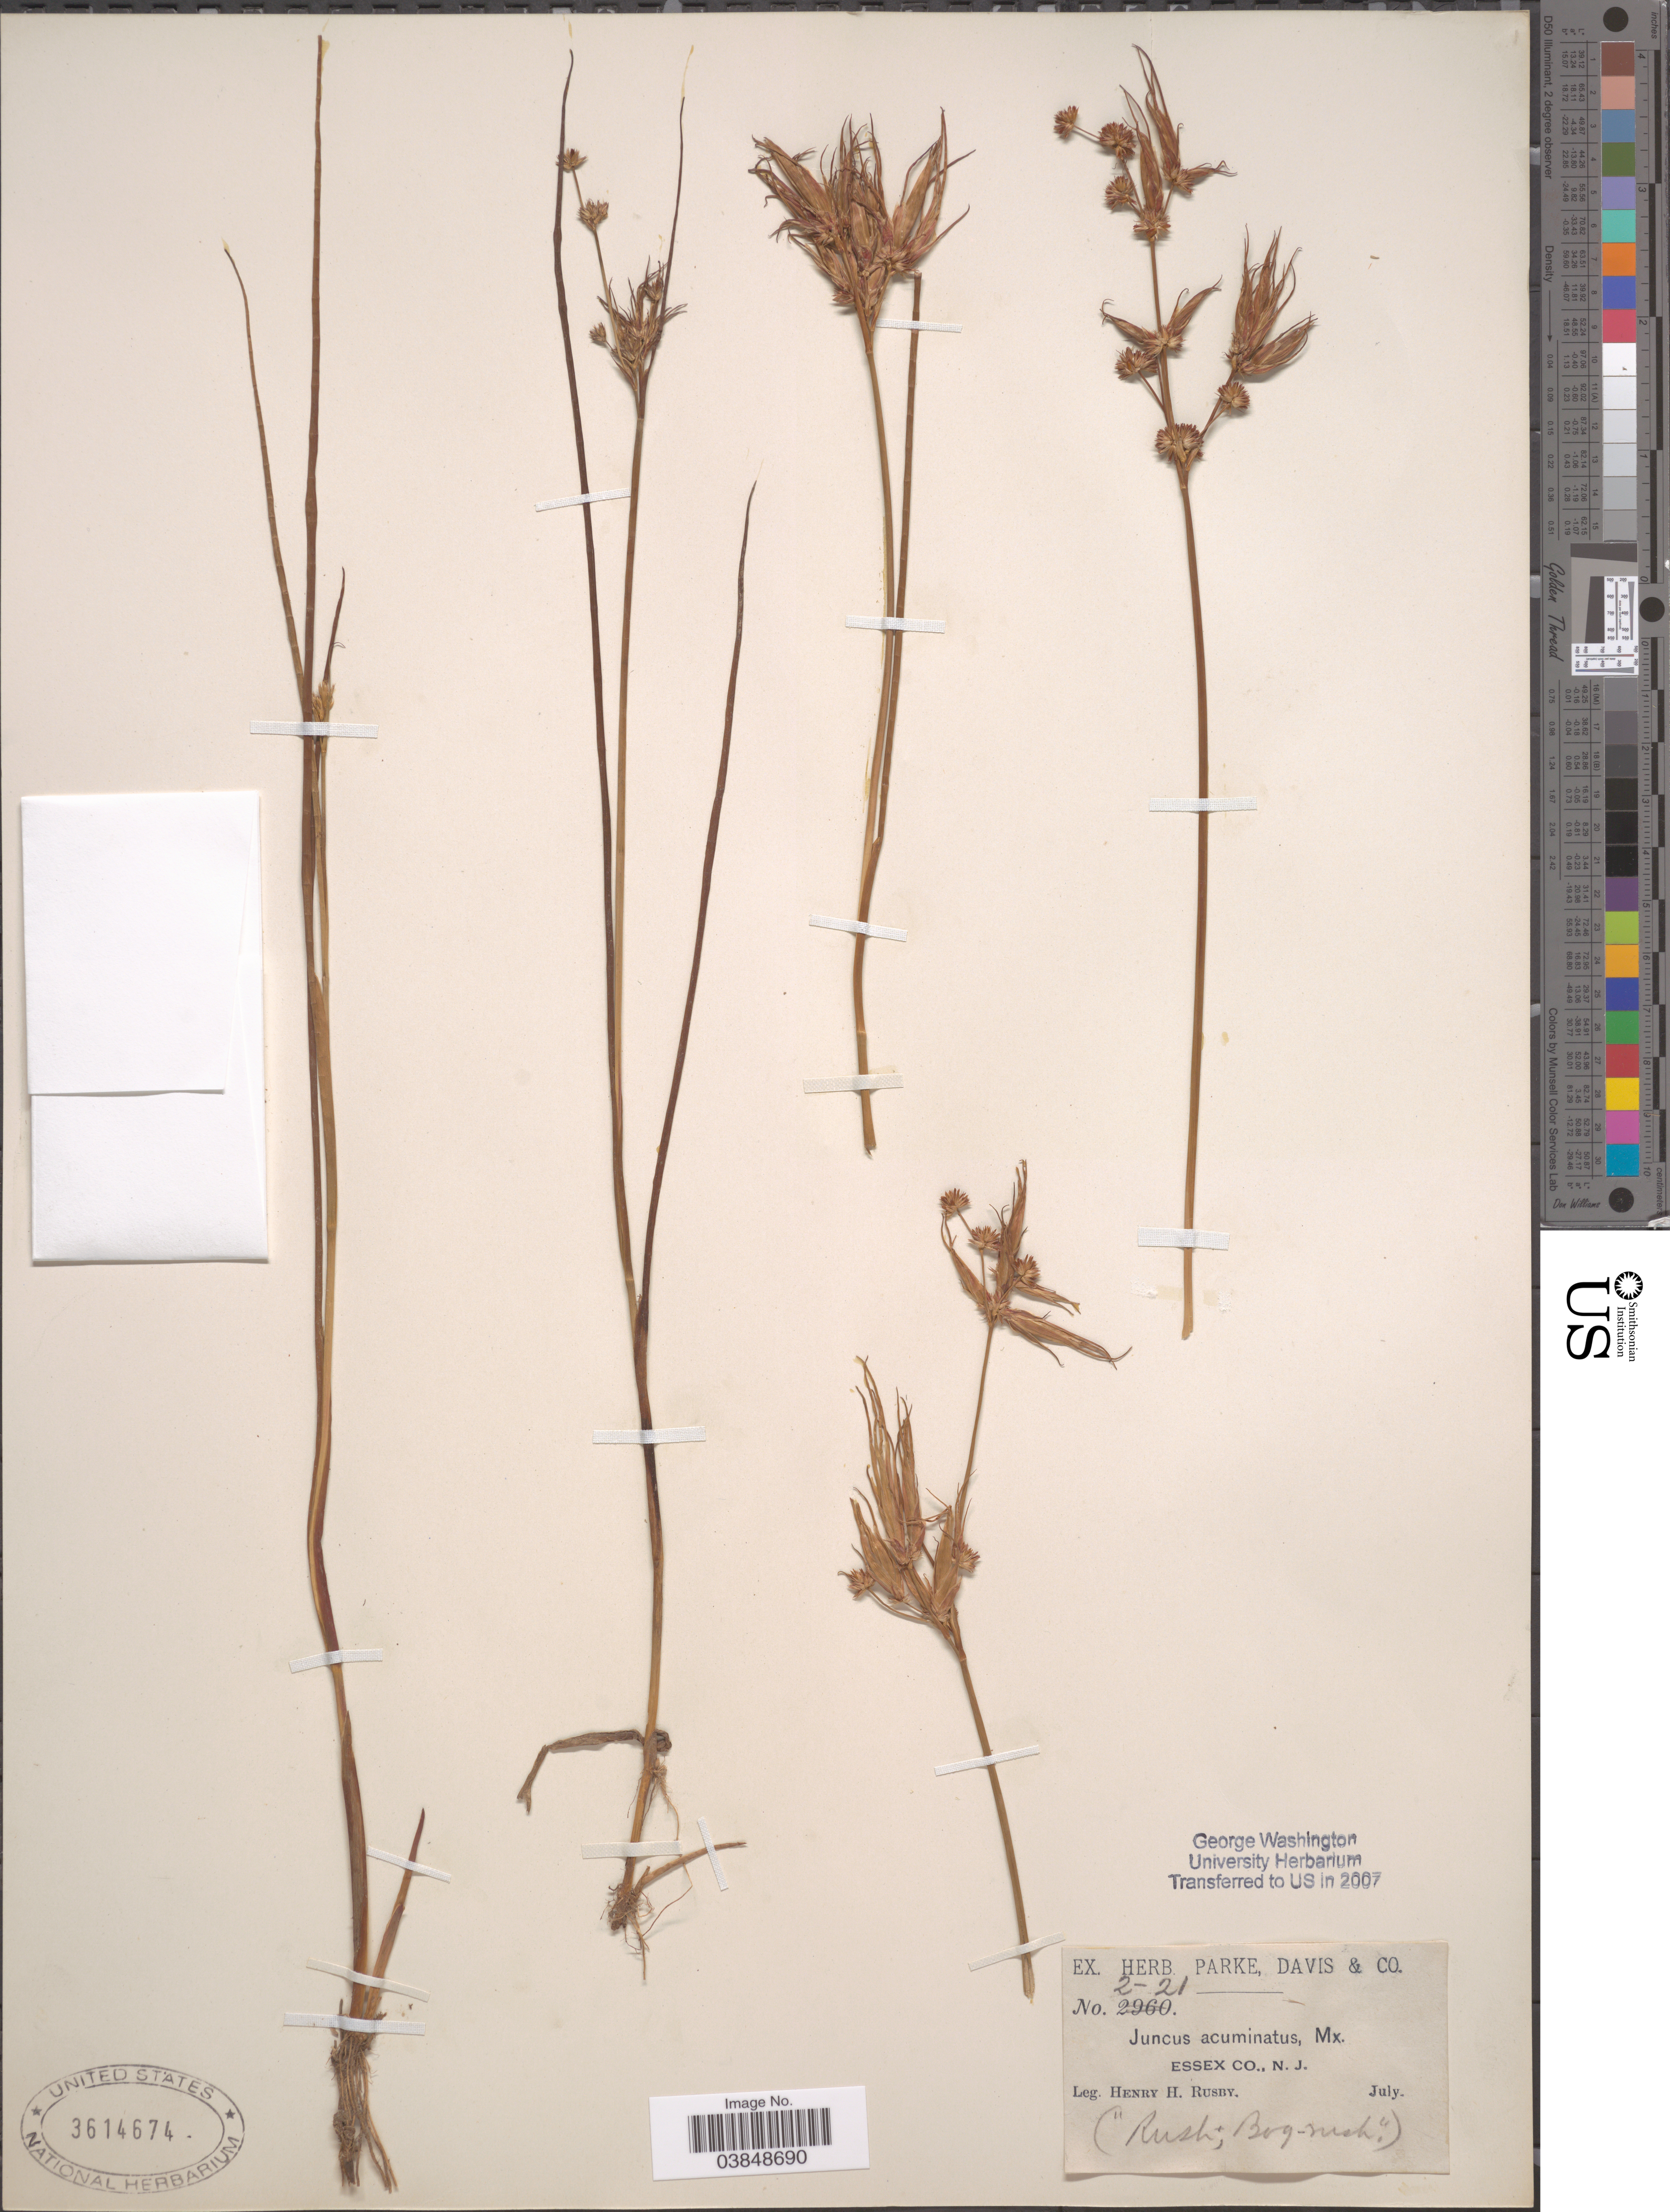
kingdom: Plantae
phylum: Tracheophyta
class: Liliopsida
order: Poales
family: Juncaceae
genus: Juncus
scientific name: Juncus acuminatus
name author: Michx.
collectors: H. H. Rusby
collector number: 2-21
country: United States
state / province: New Jersey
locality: Essex Co.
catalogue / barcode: US 3614674